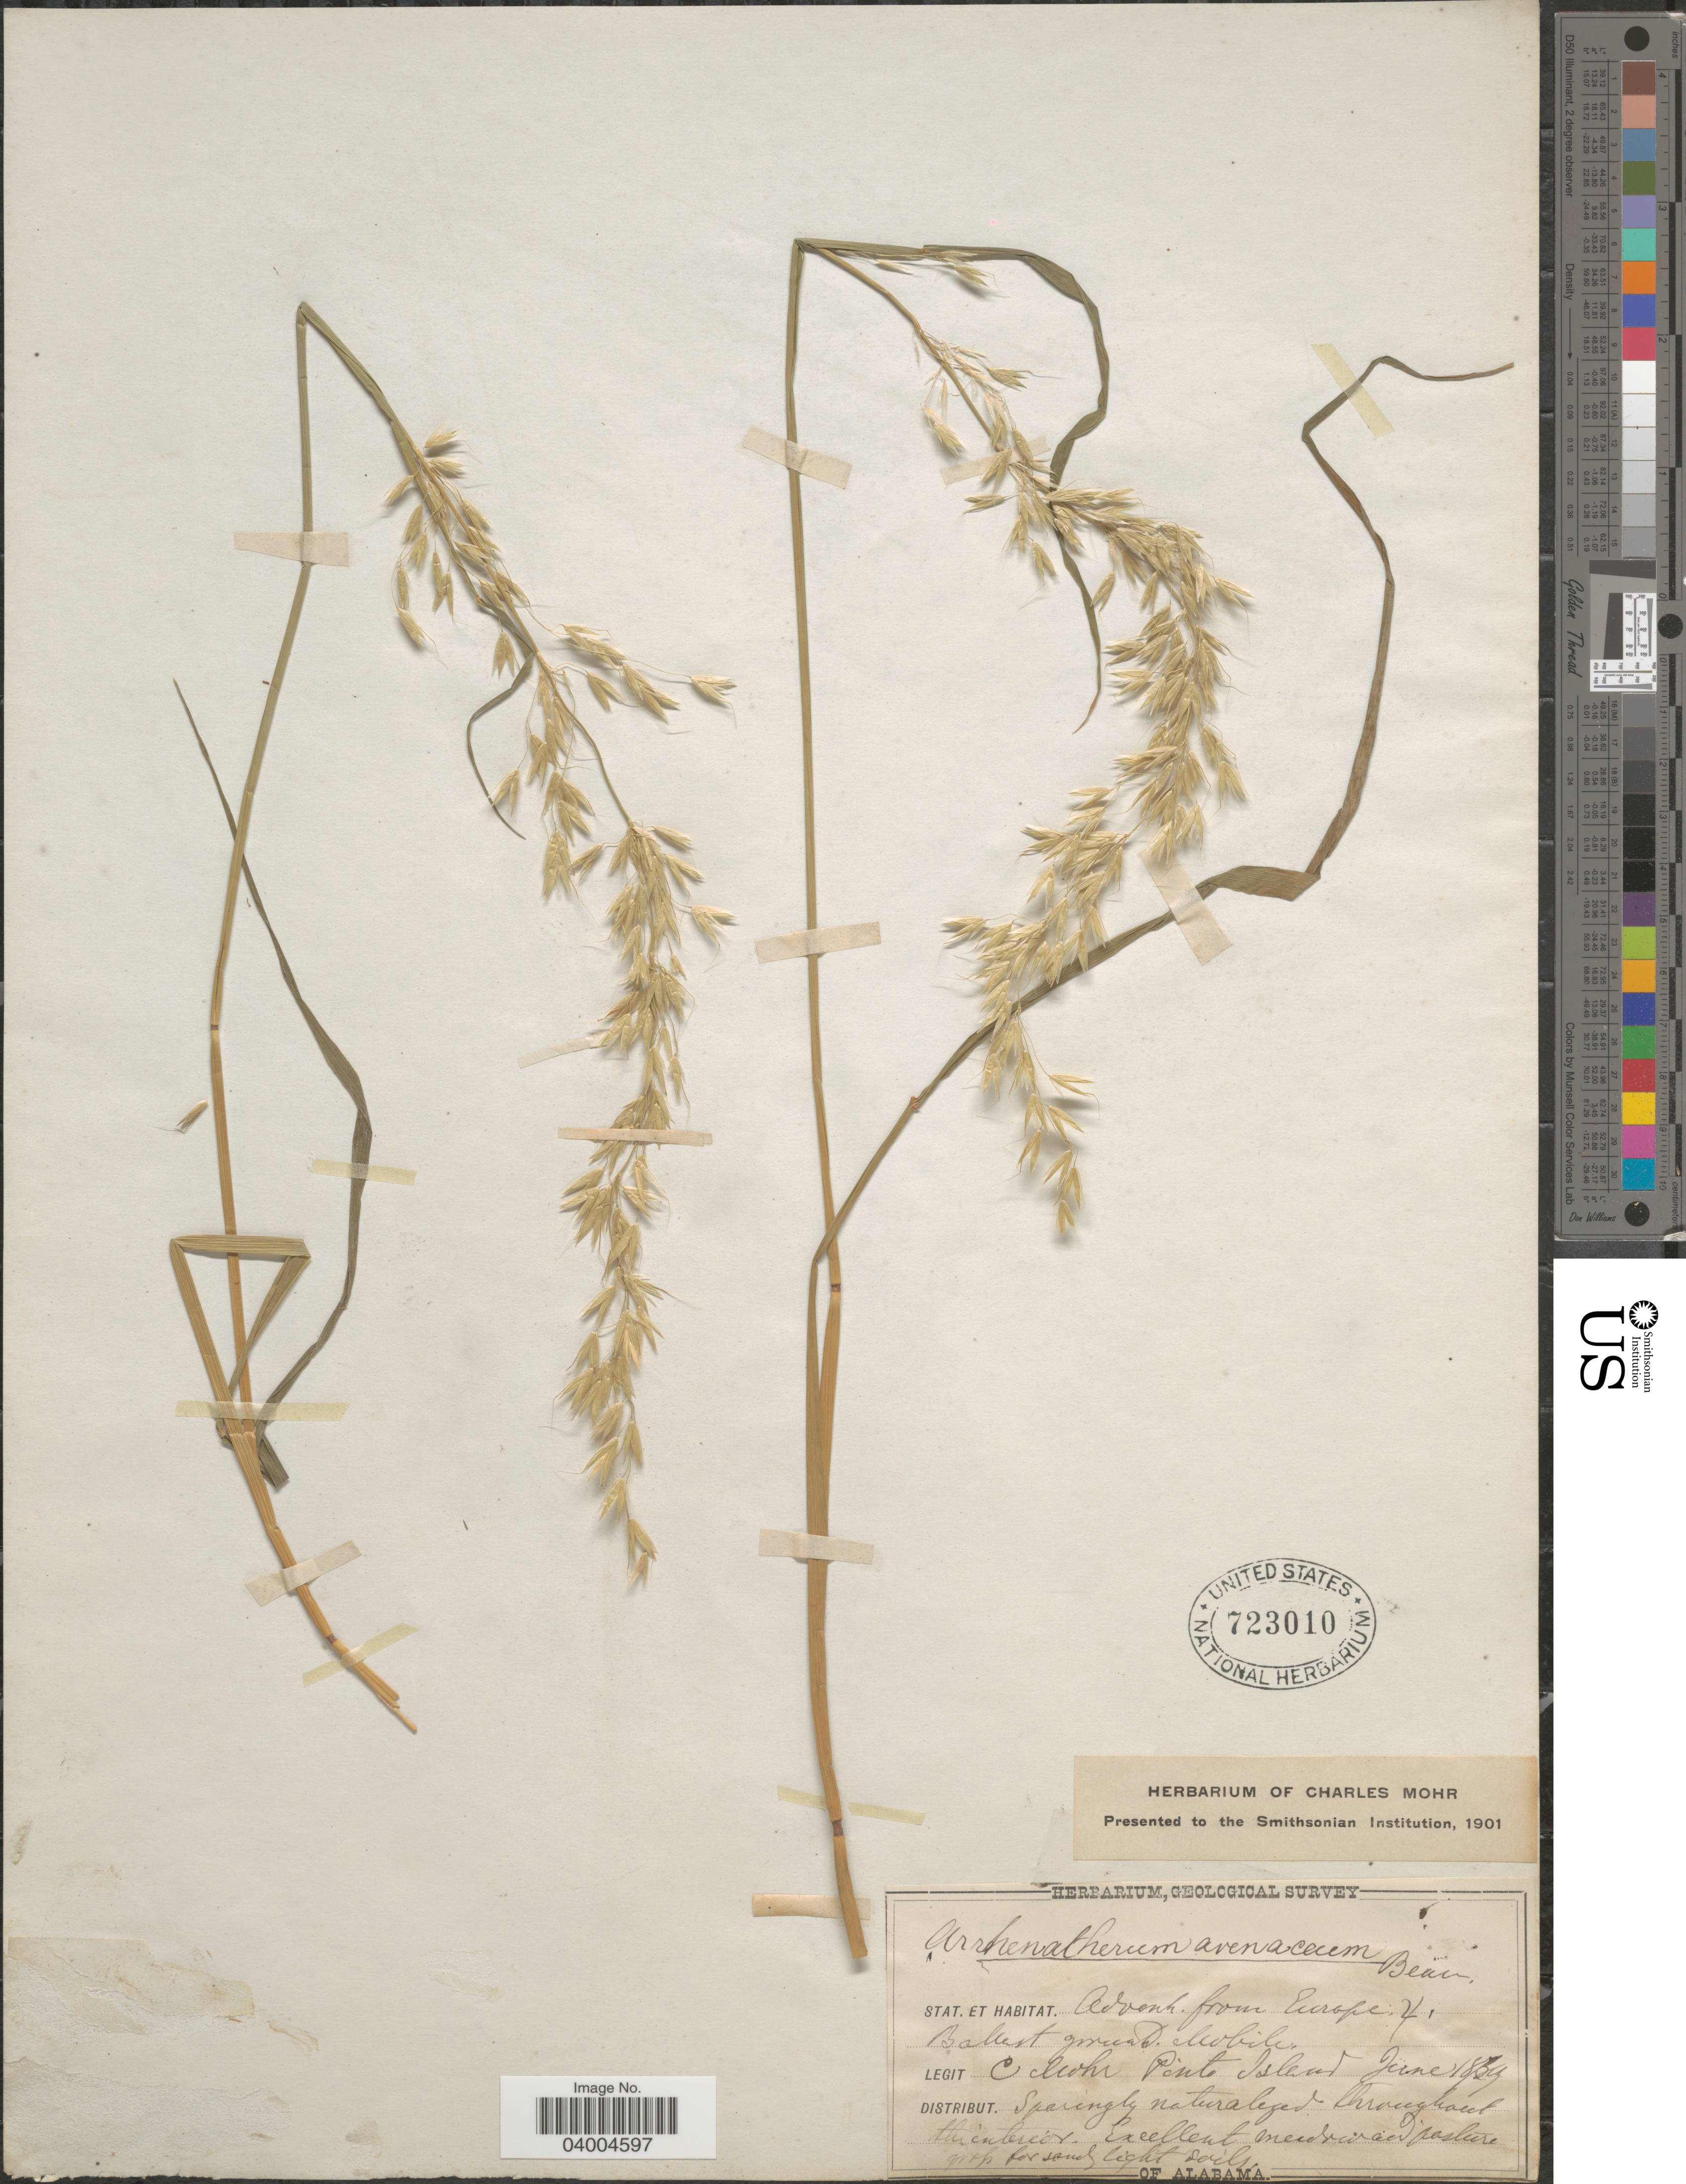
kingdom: Plantae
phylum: Tracheophyta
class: Liliopsida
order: Poales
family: Poaceae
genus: Arrhenatherum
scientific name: Arrhenatherum elatius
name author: (L.) J. Presl & C. Presl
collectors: Mohr, C. T. (herbarium)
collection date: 1869-06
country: United States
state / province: Alabama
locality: Ballast ground. Mobile. Pinto Island.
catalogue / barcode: US 723010